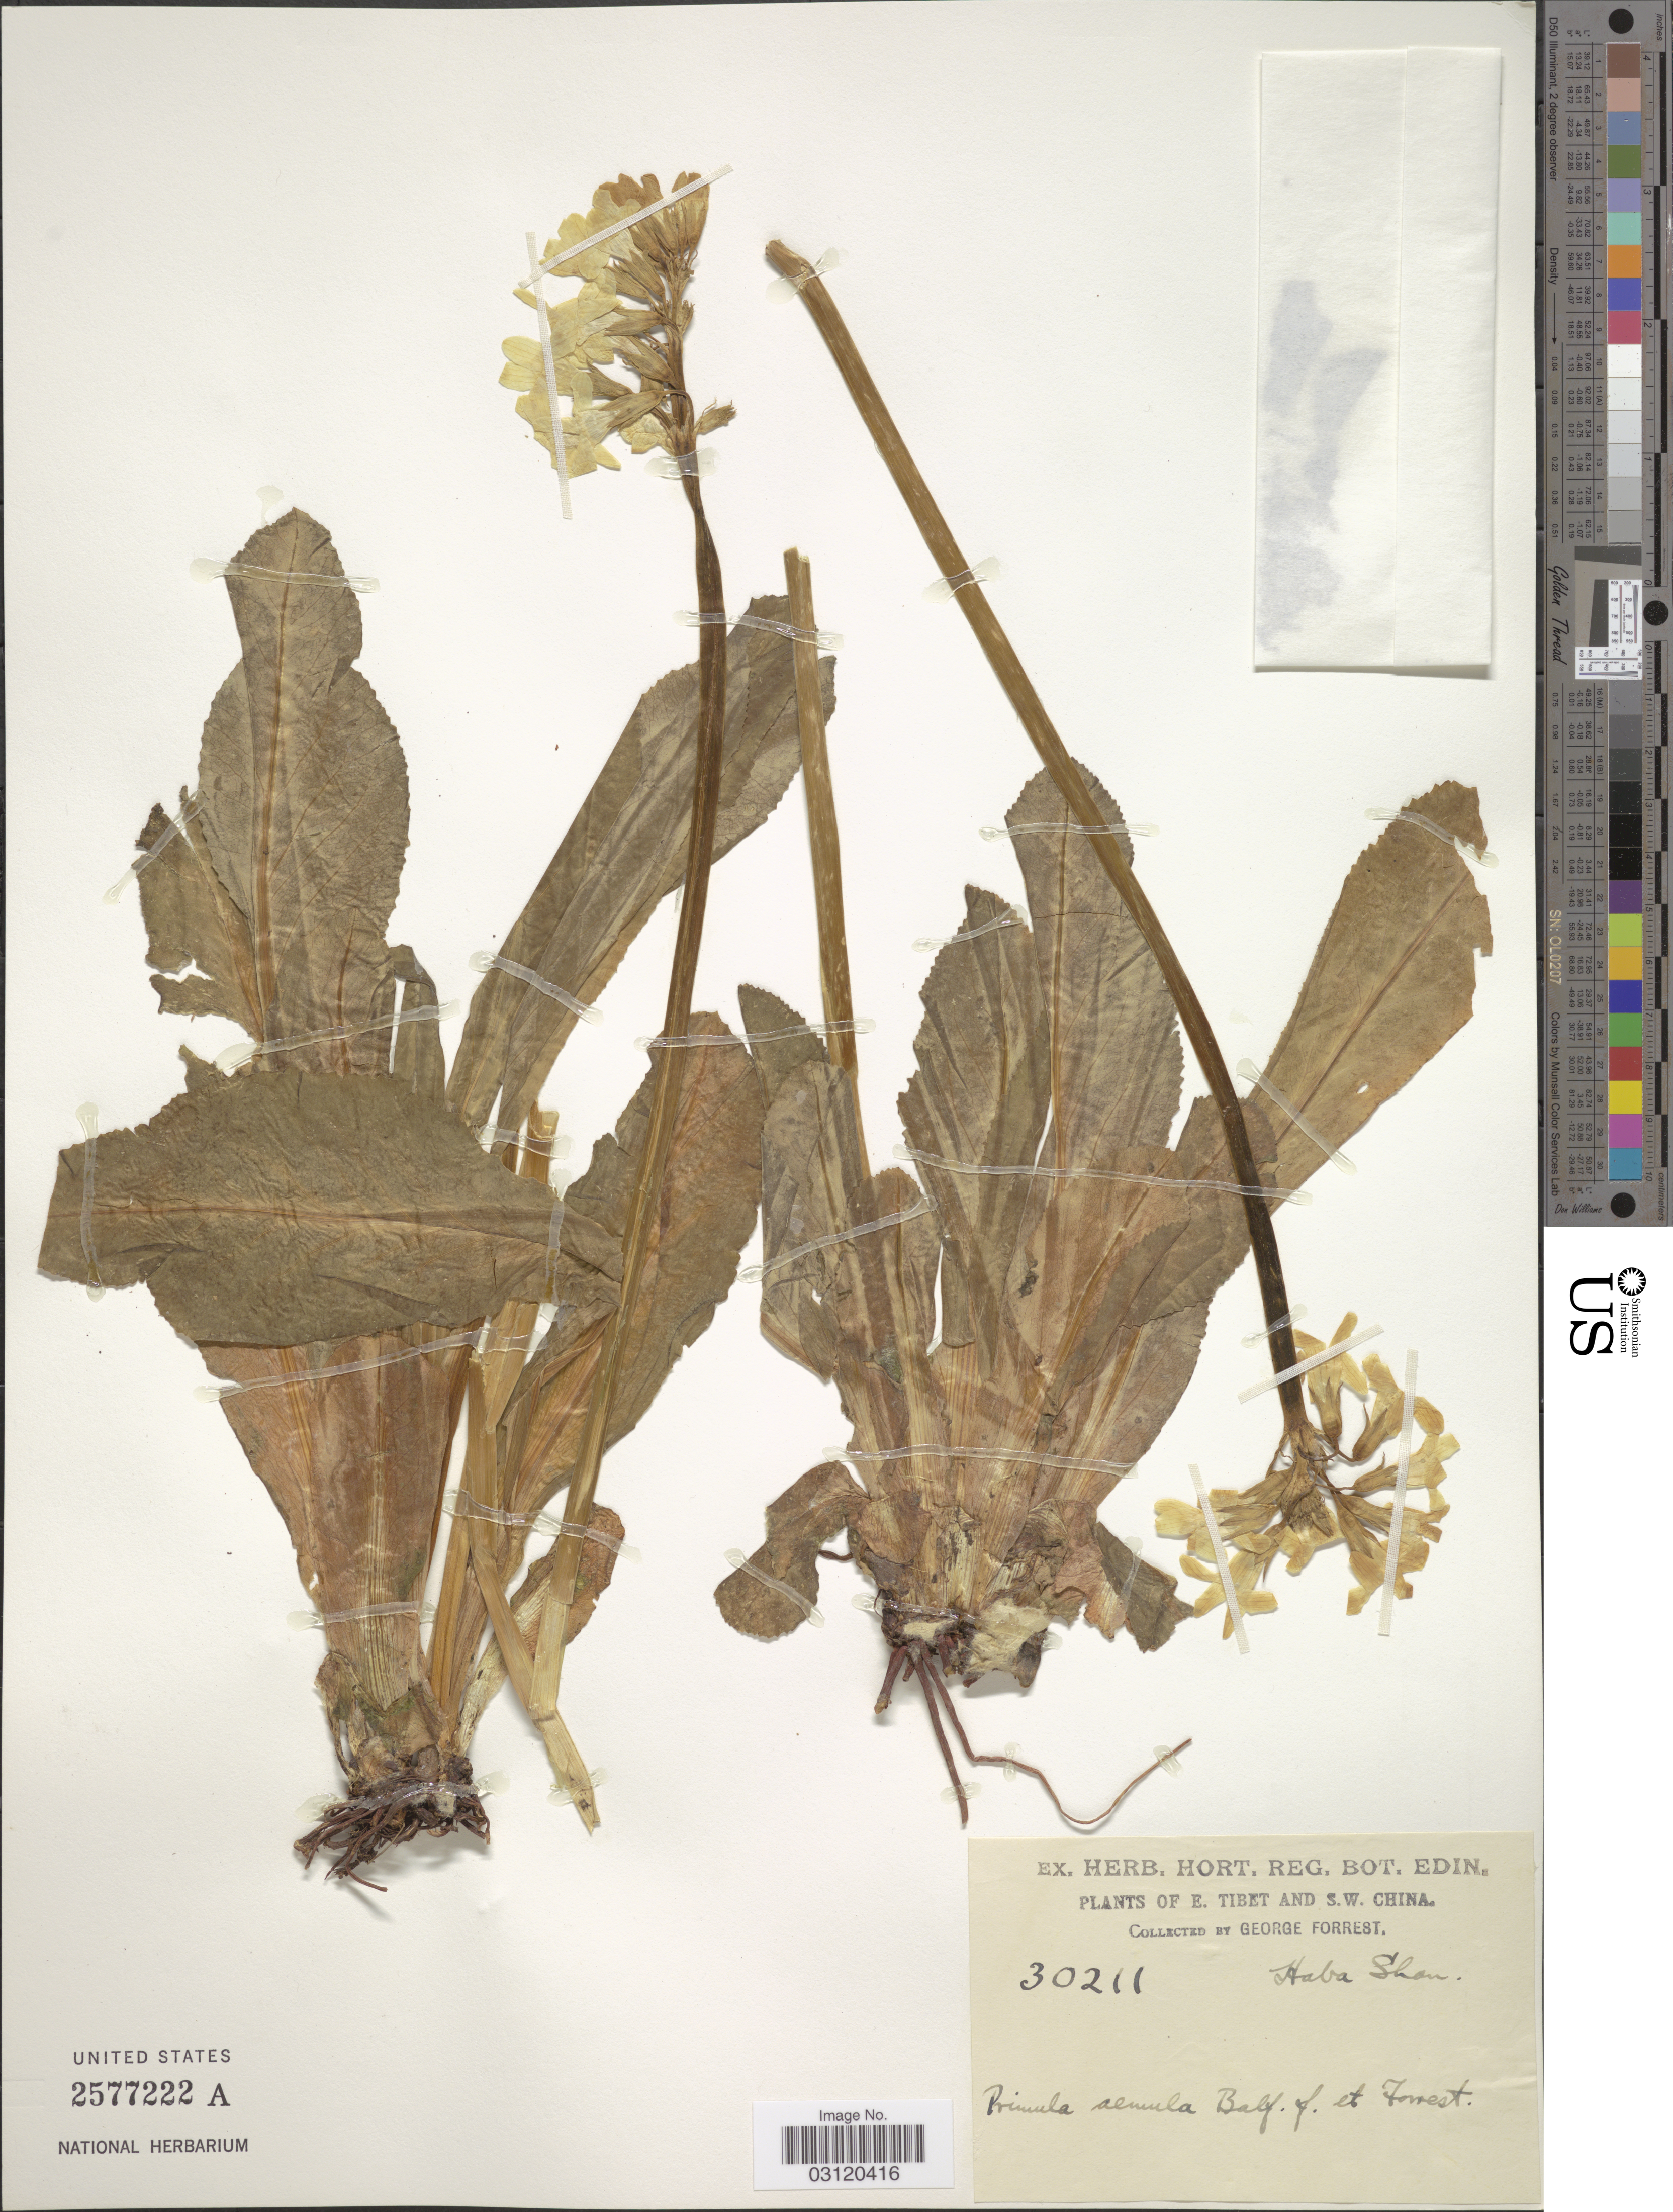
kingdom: Plantae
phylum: Tracheophyta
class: Magnoliopsida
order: Ericales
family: Primulaceae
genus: Primula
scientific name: Primula aemula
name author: Balf. f. & Forrest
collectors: G. Forrest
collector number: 30211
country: China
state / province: Xizang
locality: E. Tibet and S.W. China.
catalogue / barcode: US 2577222A